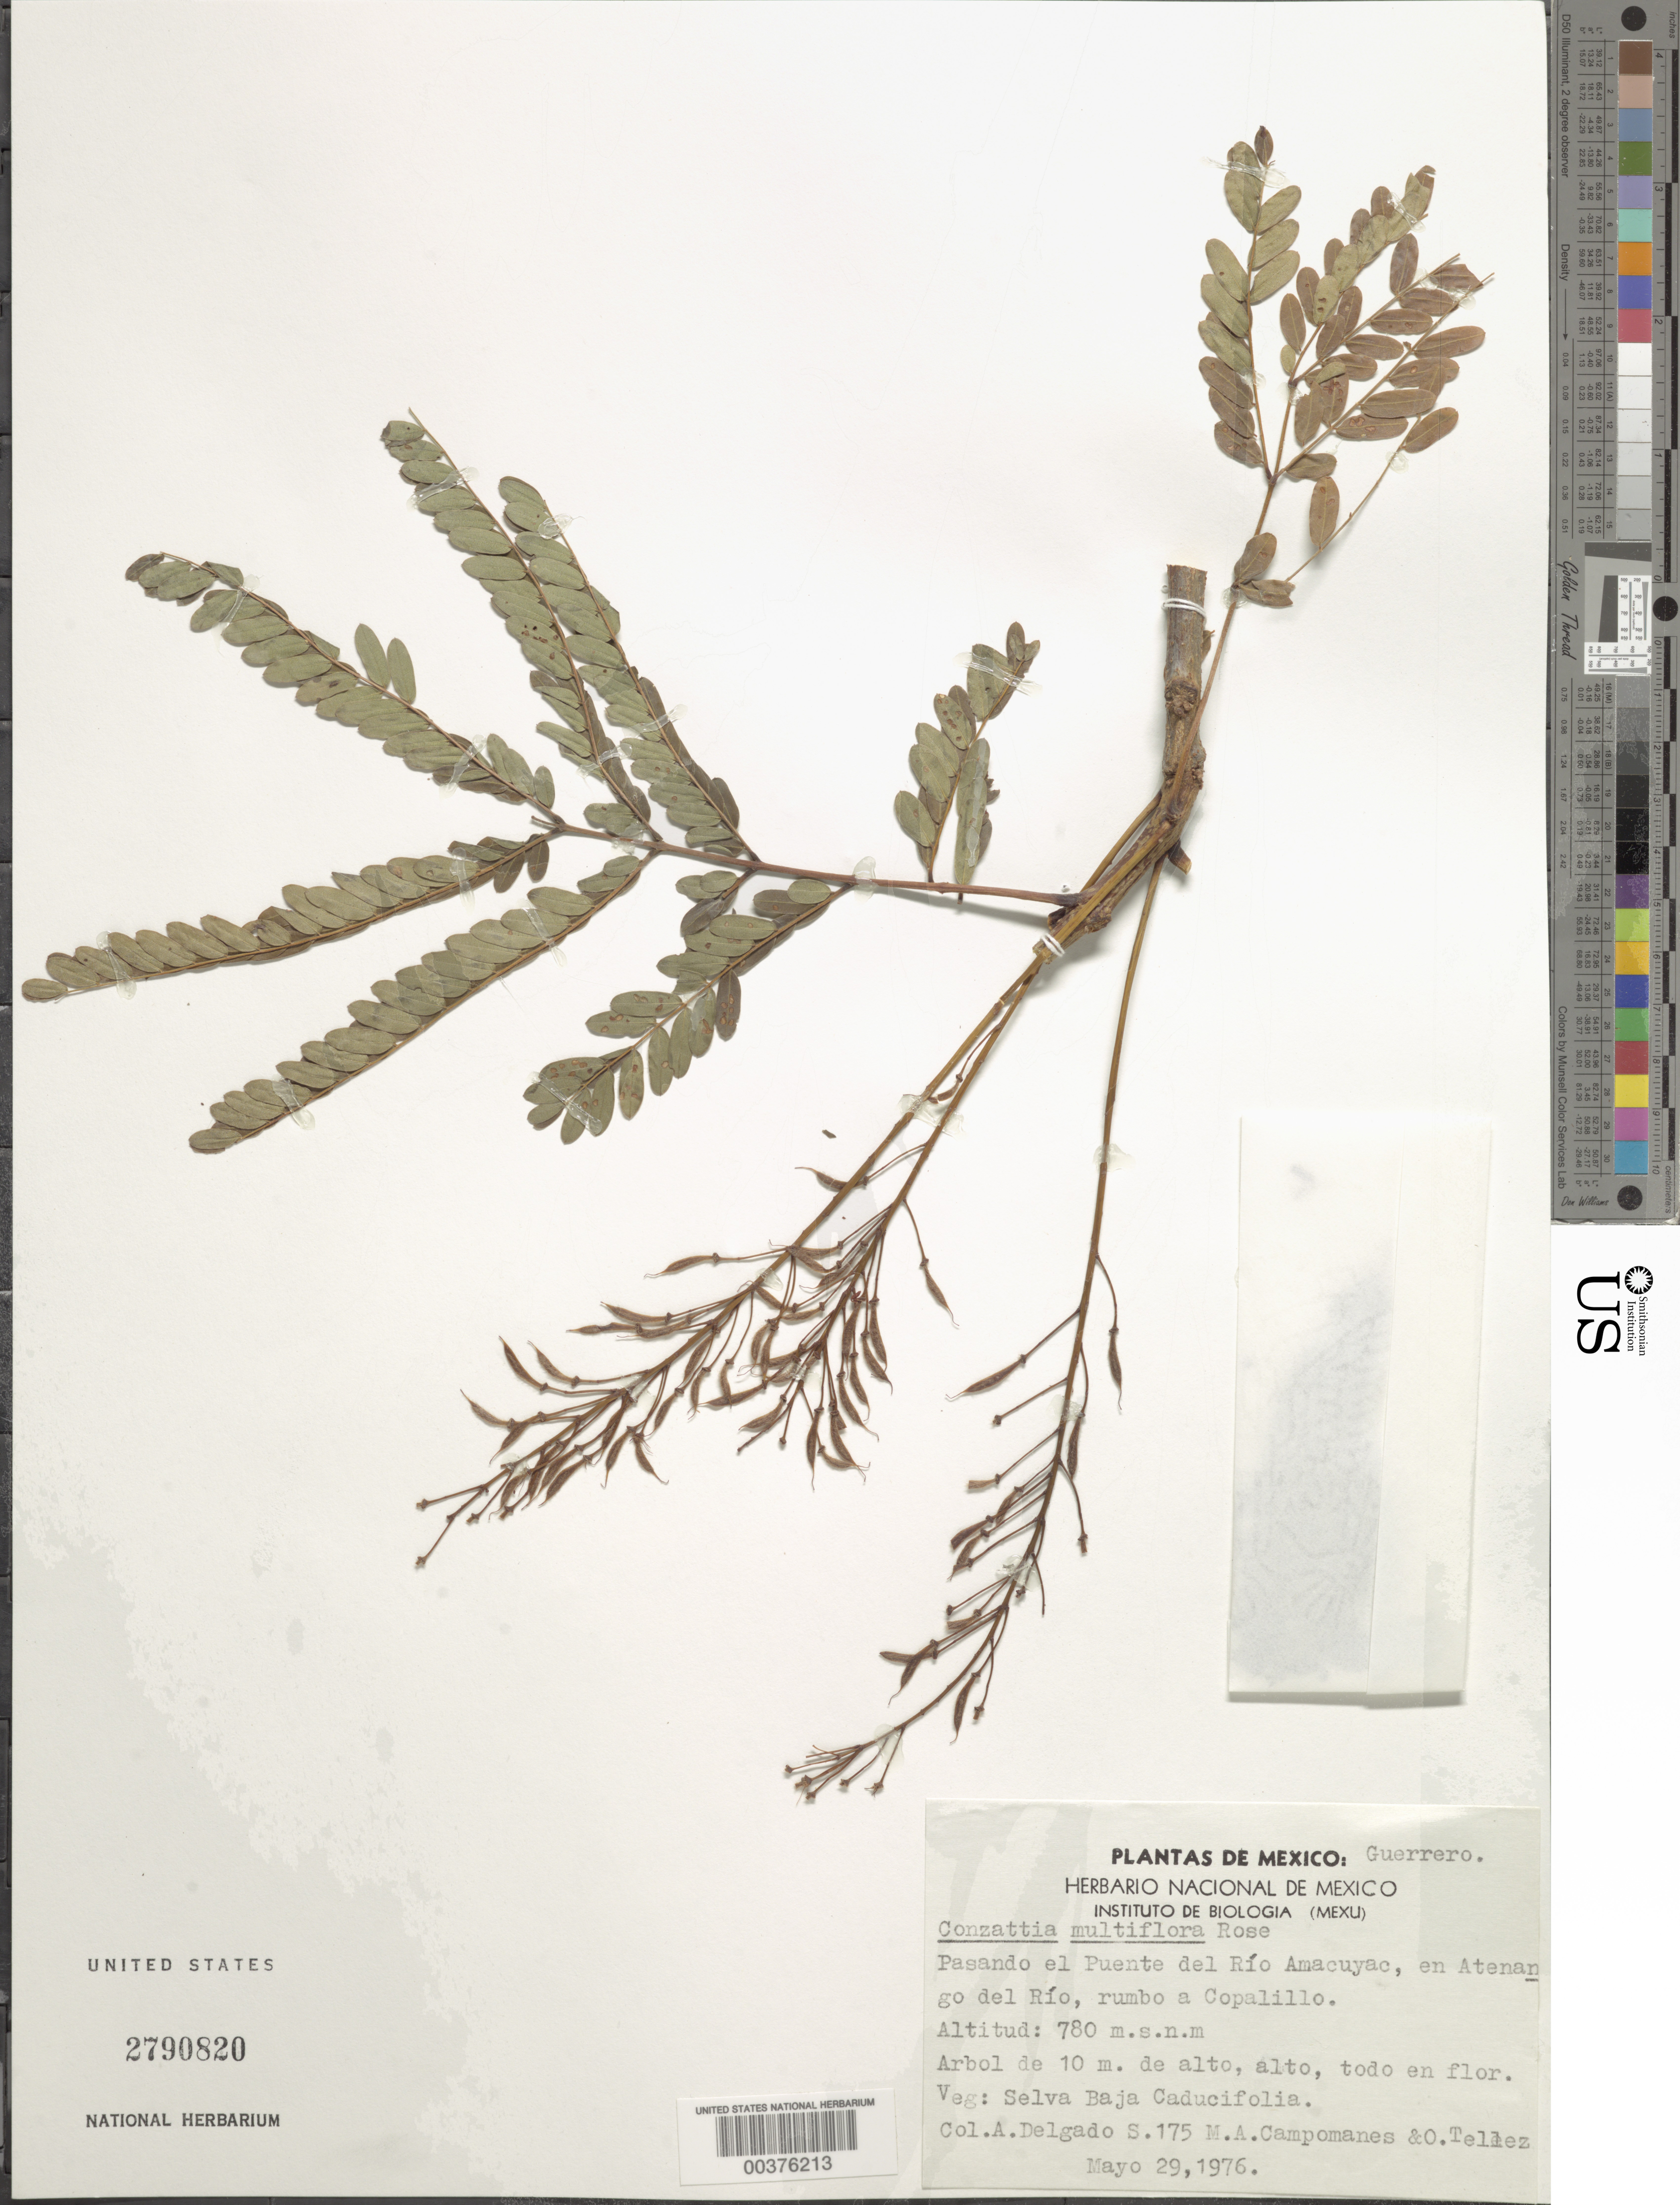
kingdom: Plantae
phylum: Tracheophyta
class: Magnoliopsida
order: Fabales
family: Fabaceae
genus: Conzattia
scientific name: Conzattia multiflora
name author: (B.L. Rob.) Standl.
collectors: A. Delgado S., M. Campomanes & O. Téllez V.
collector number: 175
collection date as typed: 29 May 1976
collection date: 1976-05-29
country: Mexico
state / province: Guerrero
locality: Pasando El Puente del Rio Amacuyac, en Atenango del Rio, Rumbo a Copalillo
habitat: Selva baja caducifolia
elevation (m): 780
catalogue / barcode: US 2790820